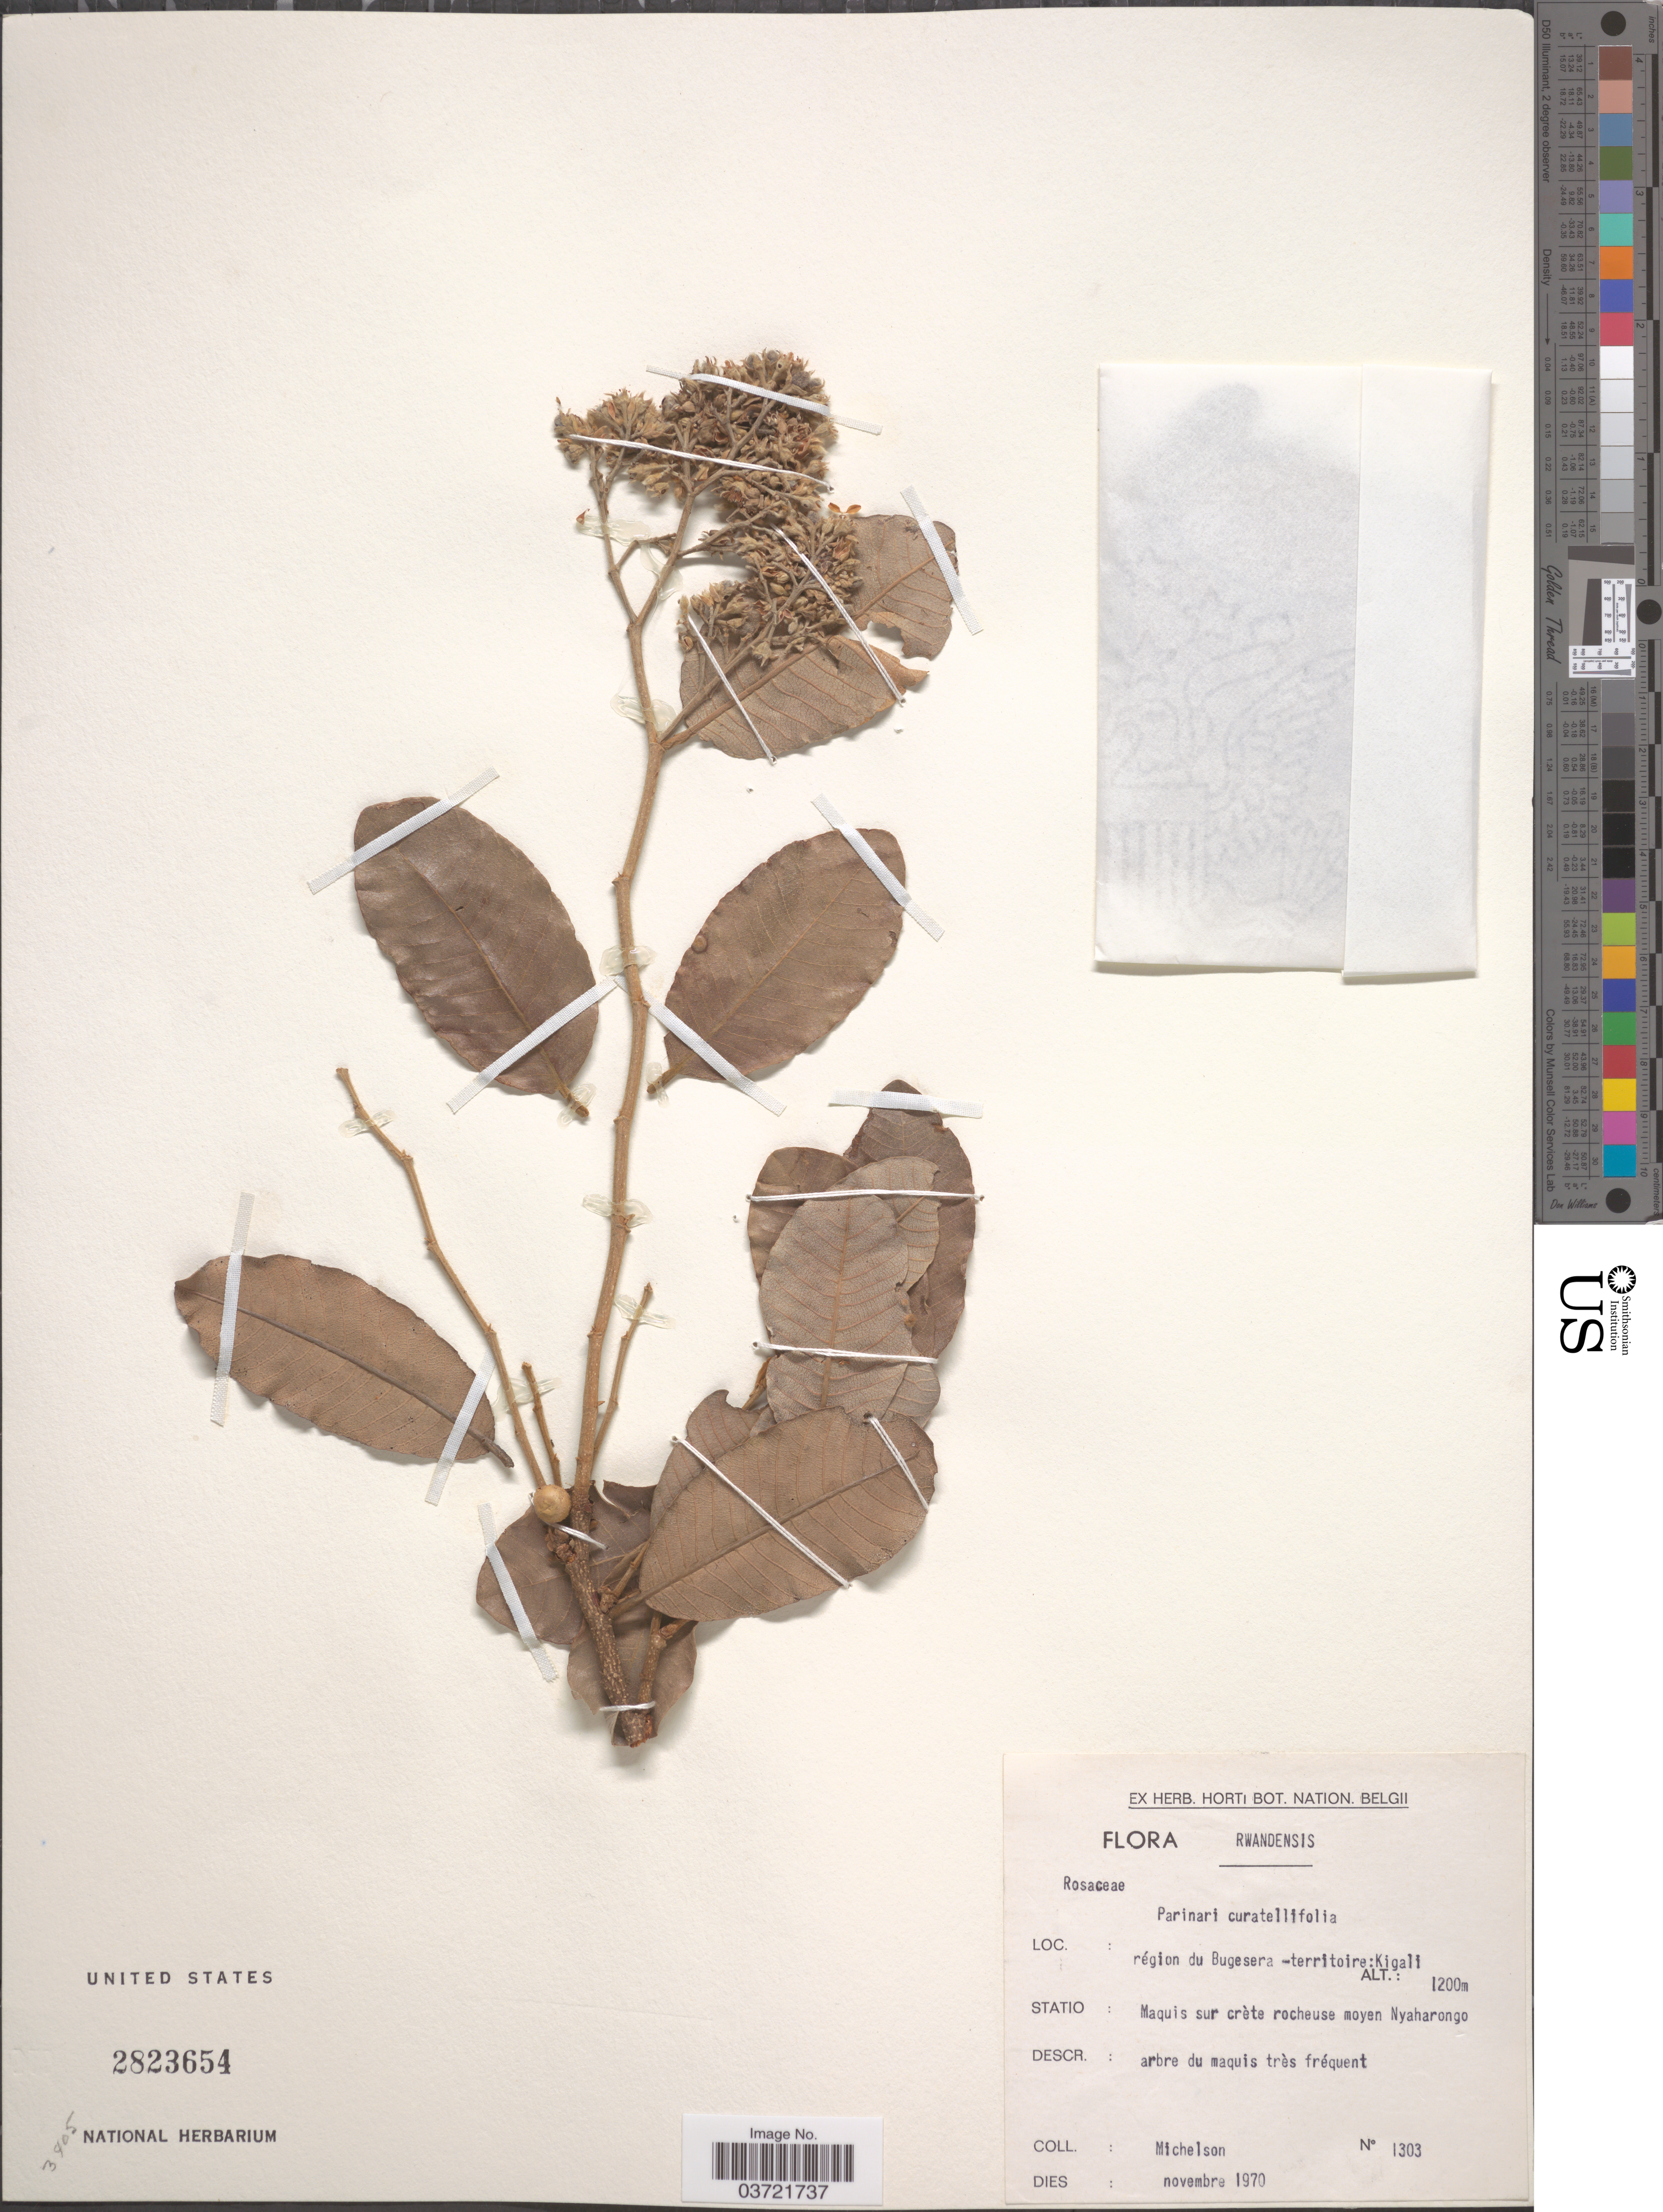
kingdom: Plantae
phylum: Tracheophyta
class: Magnoliopsida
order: Malpighiales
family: Chrysobalanaceae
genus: Parinari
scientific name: Parinari curatellifolia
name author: Planch. ex Benth.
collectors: -. Michelson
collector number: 1303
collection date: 1970-11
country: Rwanda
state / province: Kigali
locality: Région du Bugesera - territoire:Kigali. Statio: Maquis sur crète rocheuse moyen Nyaharongo.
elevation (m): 1200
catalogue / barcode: US 2823654